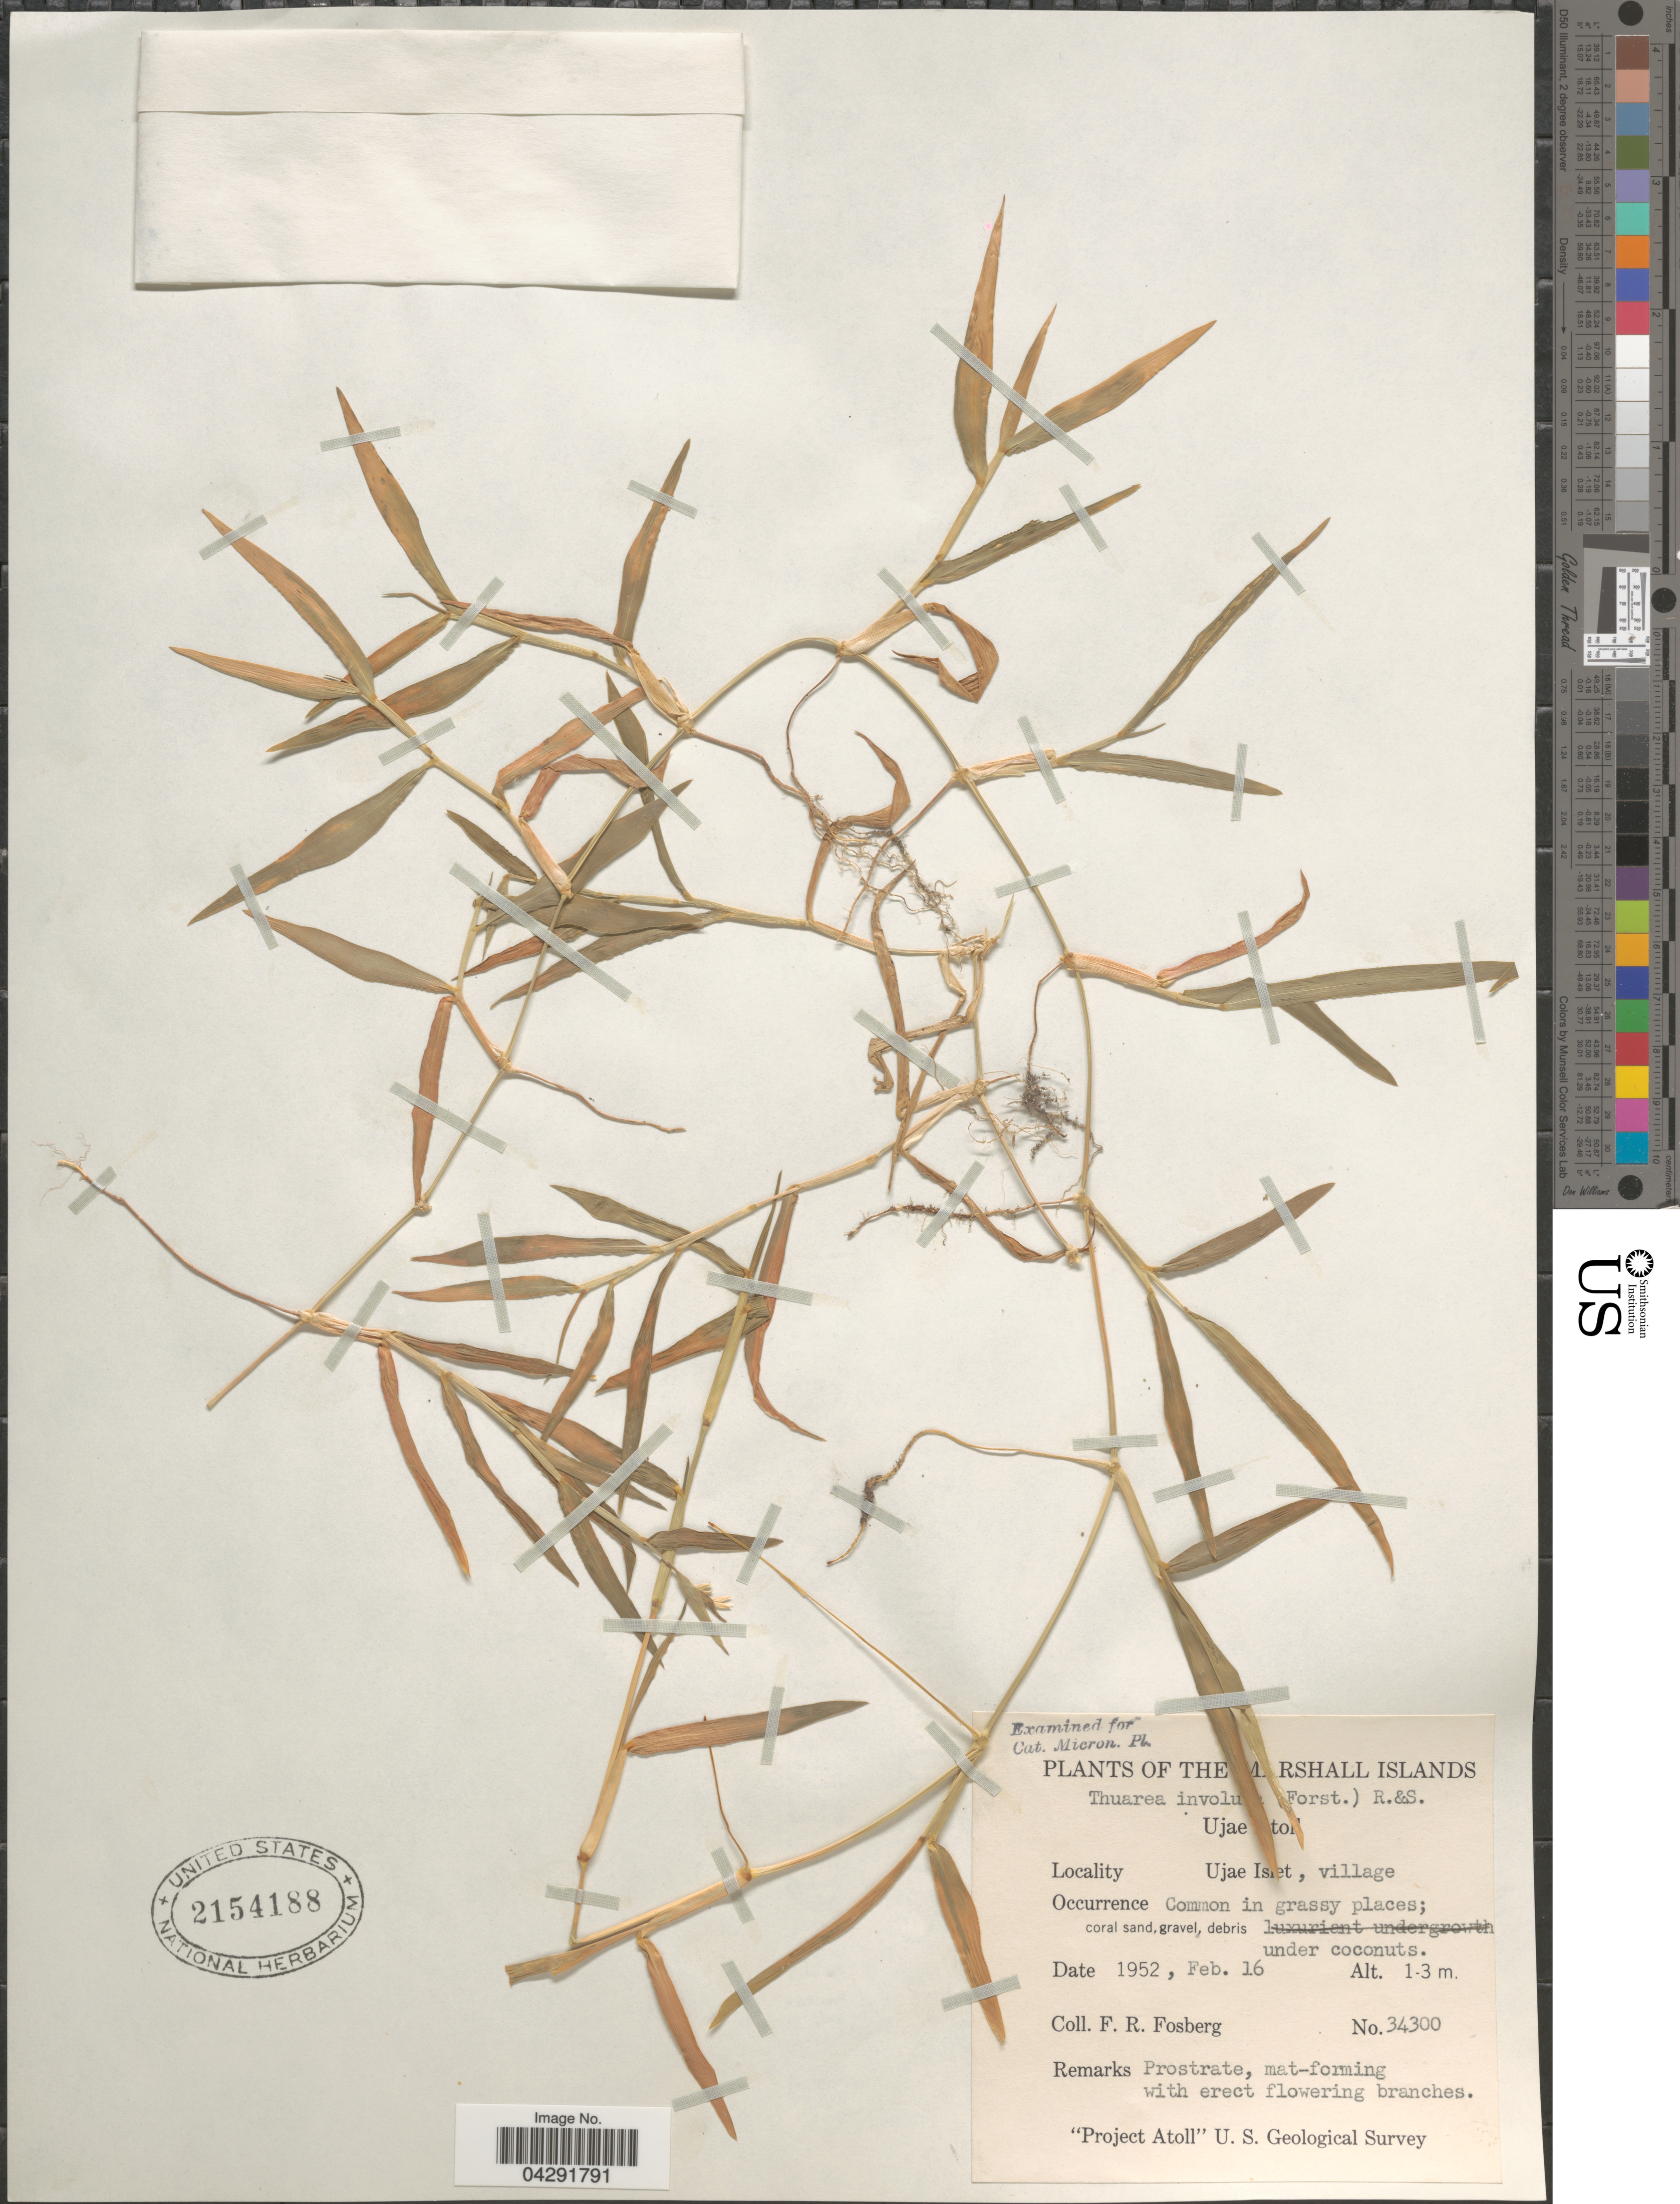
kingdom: Plantae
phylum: Tracheophyta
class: Liliopsida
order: Poales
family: Poaceae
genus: Thuarea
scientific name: Thuarea involuta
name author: (G. Forst.) R. Br. ex Sm.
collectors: F. R. Fosberg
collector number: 34300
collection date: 1952-02-16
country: Marshall Islands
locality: Ujae [illegible text]to[illegible text]. Ujae Is[illegible text]et, village. Common in grassy places. "Project Atoll" U.S. Geological Survey.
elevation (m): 1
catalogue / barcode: US 2154188